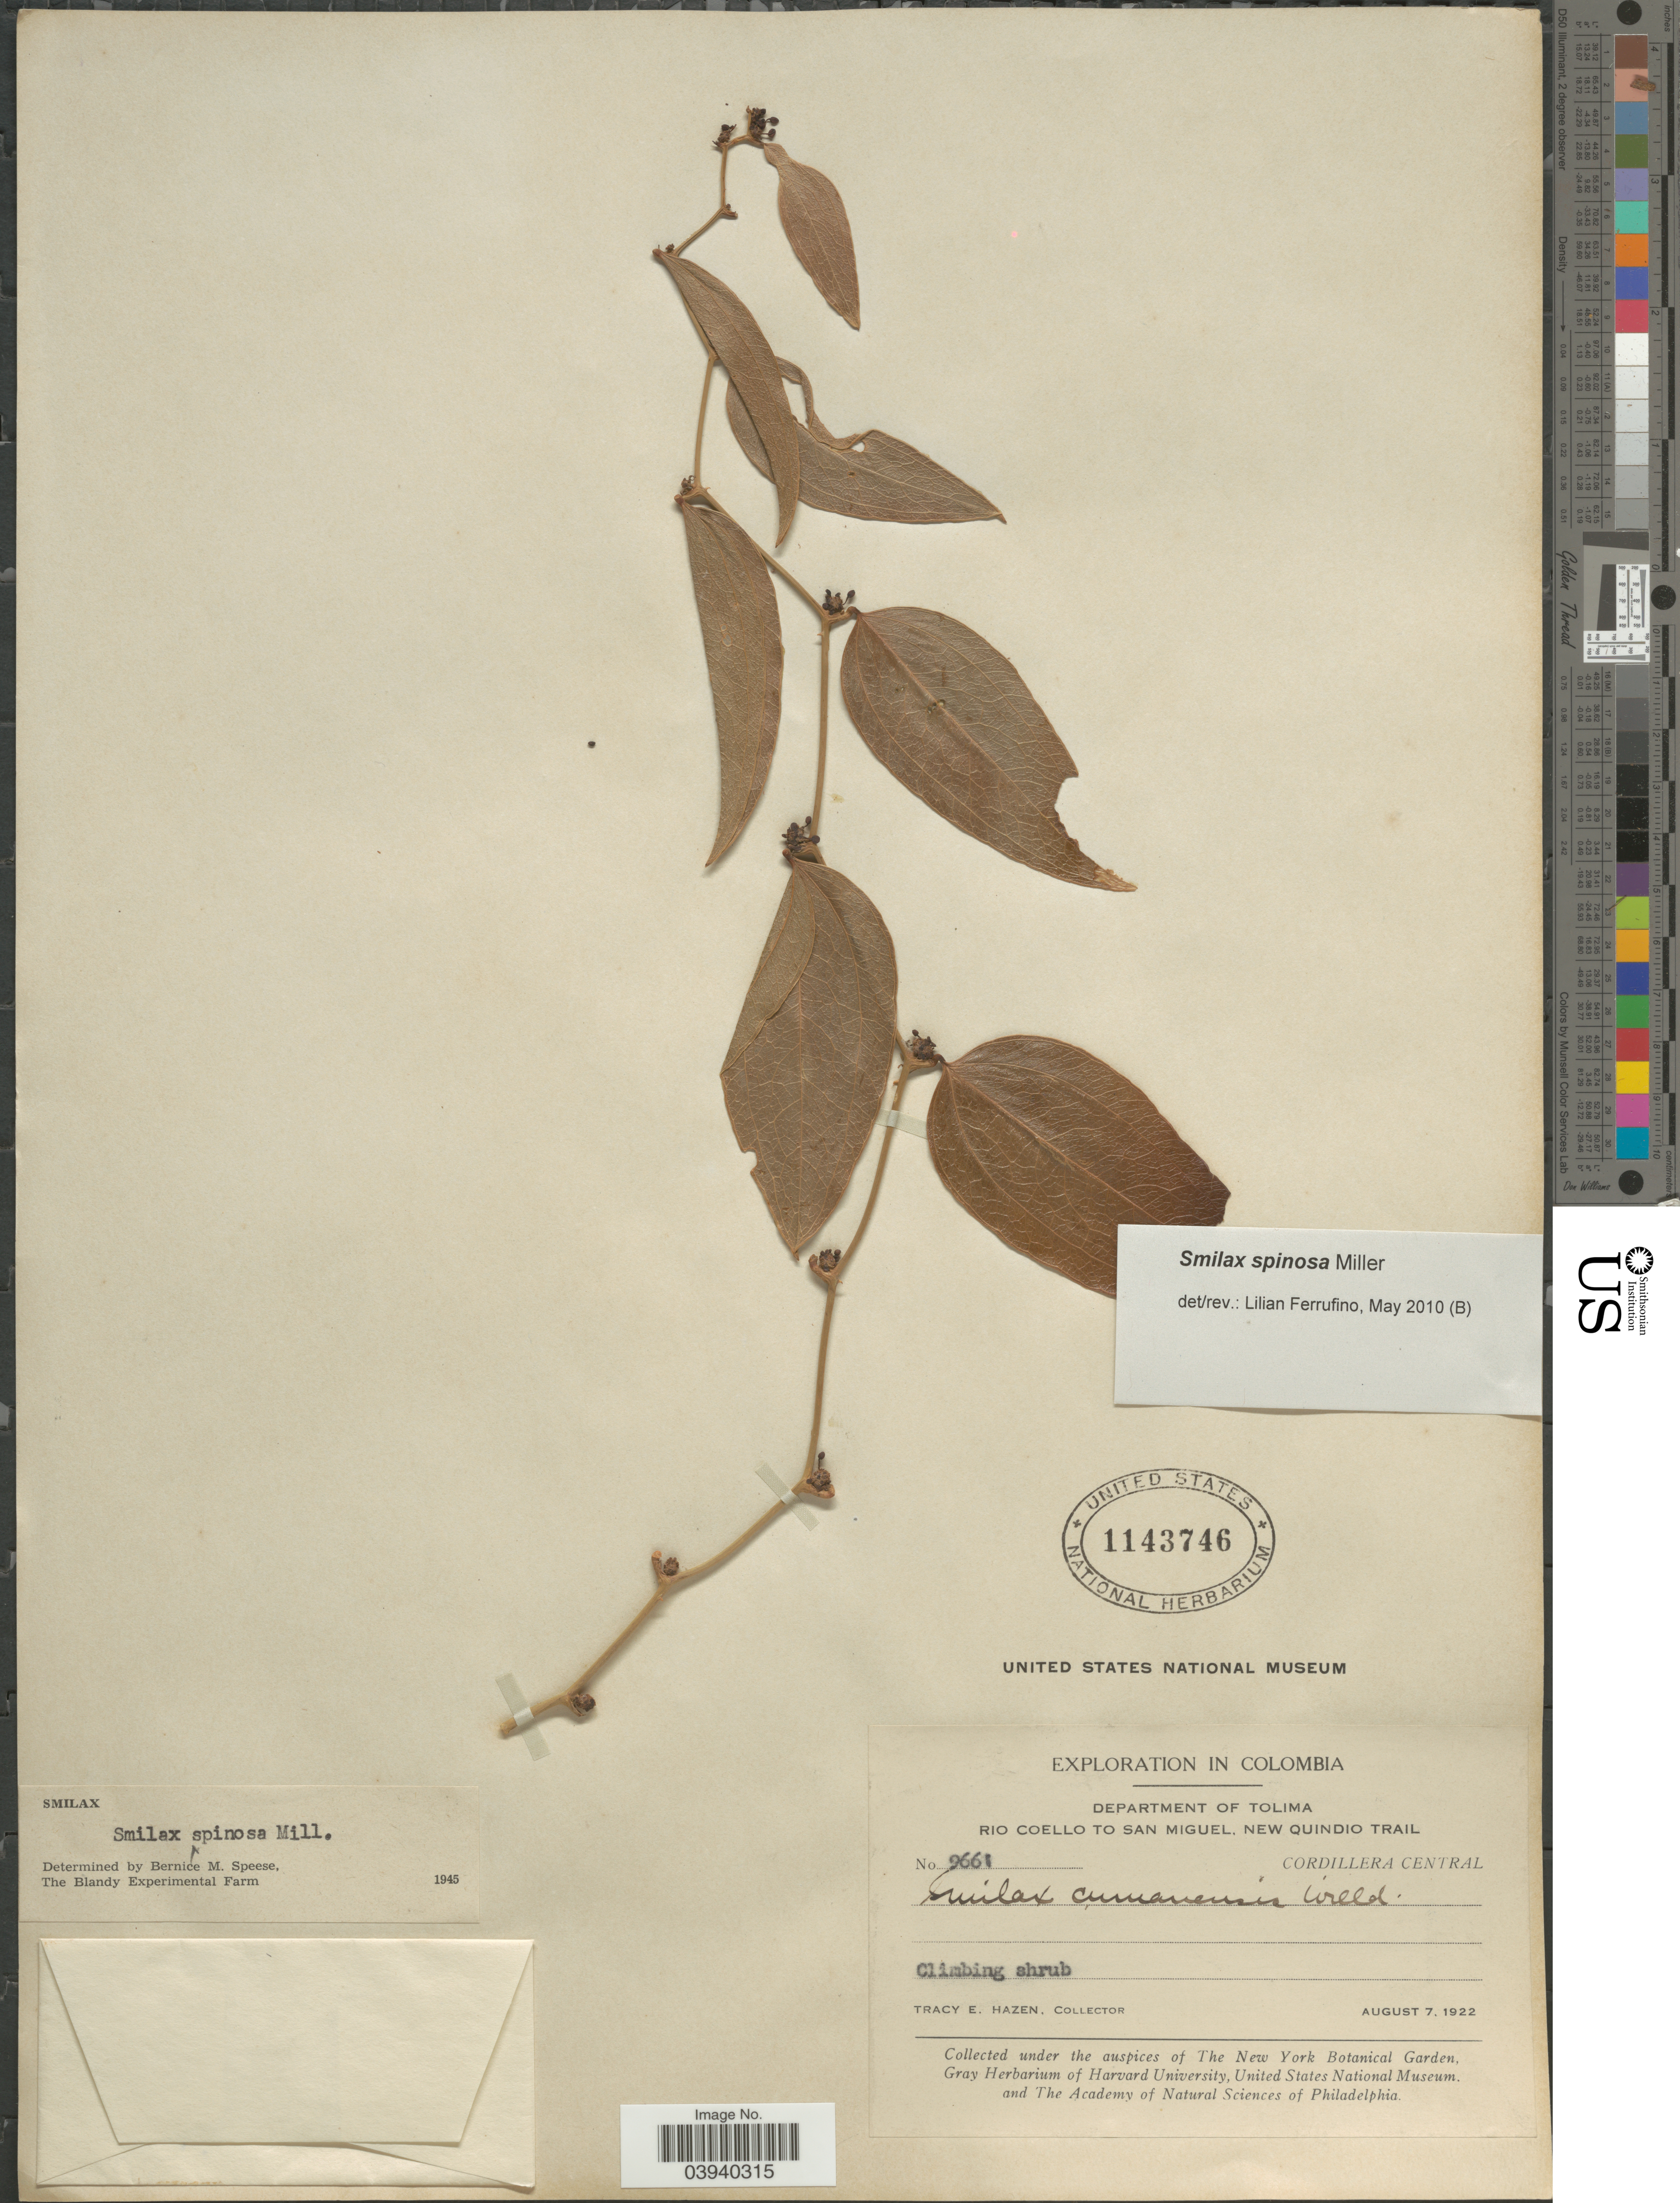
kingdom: Plantae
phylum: Tracheophyta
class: Liliopsida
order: Liliales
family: Smilacaceae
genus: Smilax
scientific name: Smilax spinosa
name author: Mill.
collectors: T. E. Hazen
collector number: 9661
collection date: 1922-08-07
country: Colombia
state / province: Tolima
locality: Department of Tolima. Rio Coello to San Miguel, New Quindio Trail. Cordillera Central.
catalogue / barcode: US 1143746